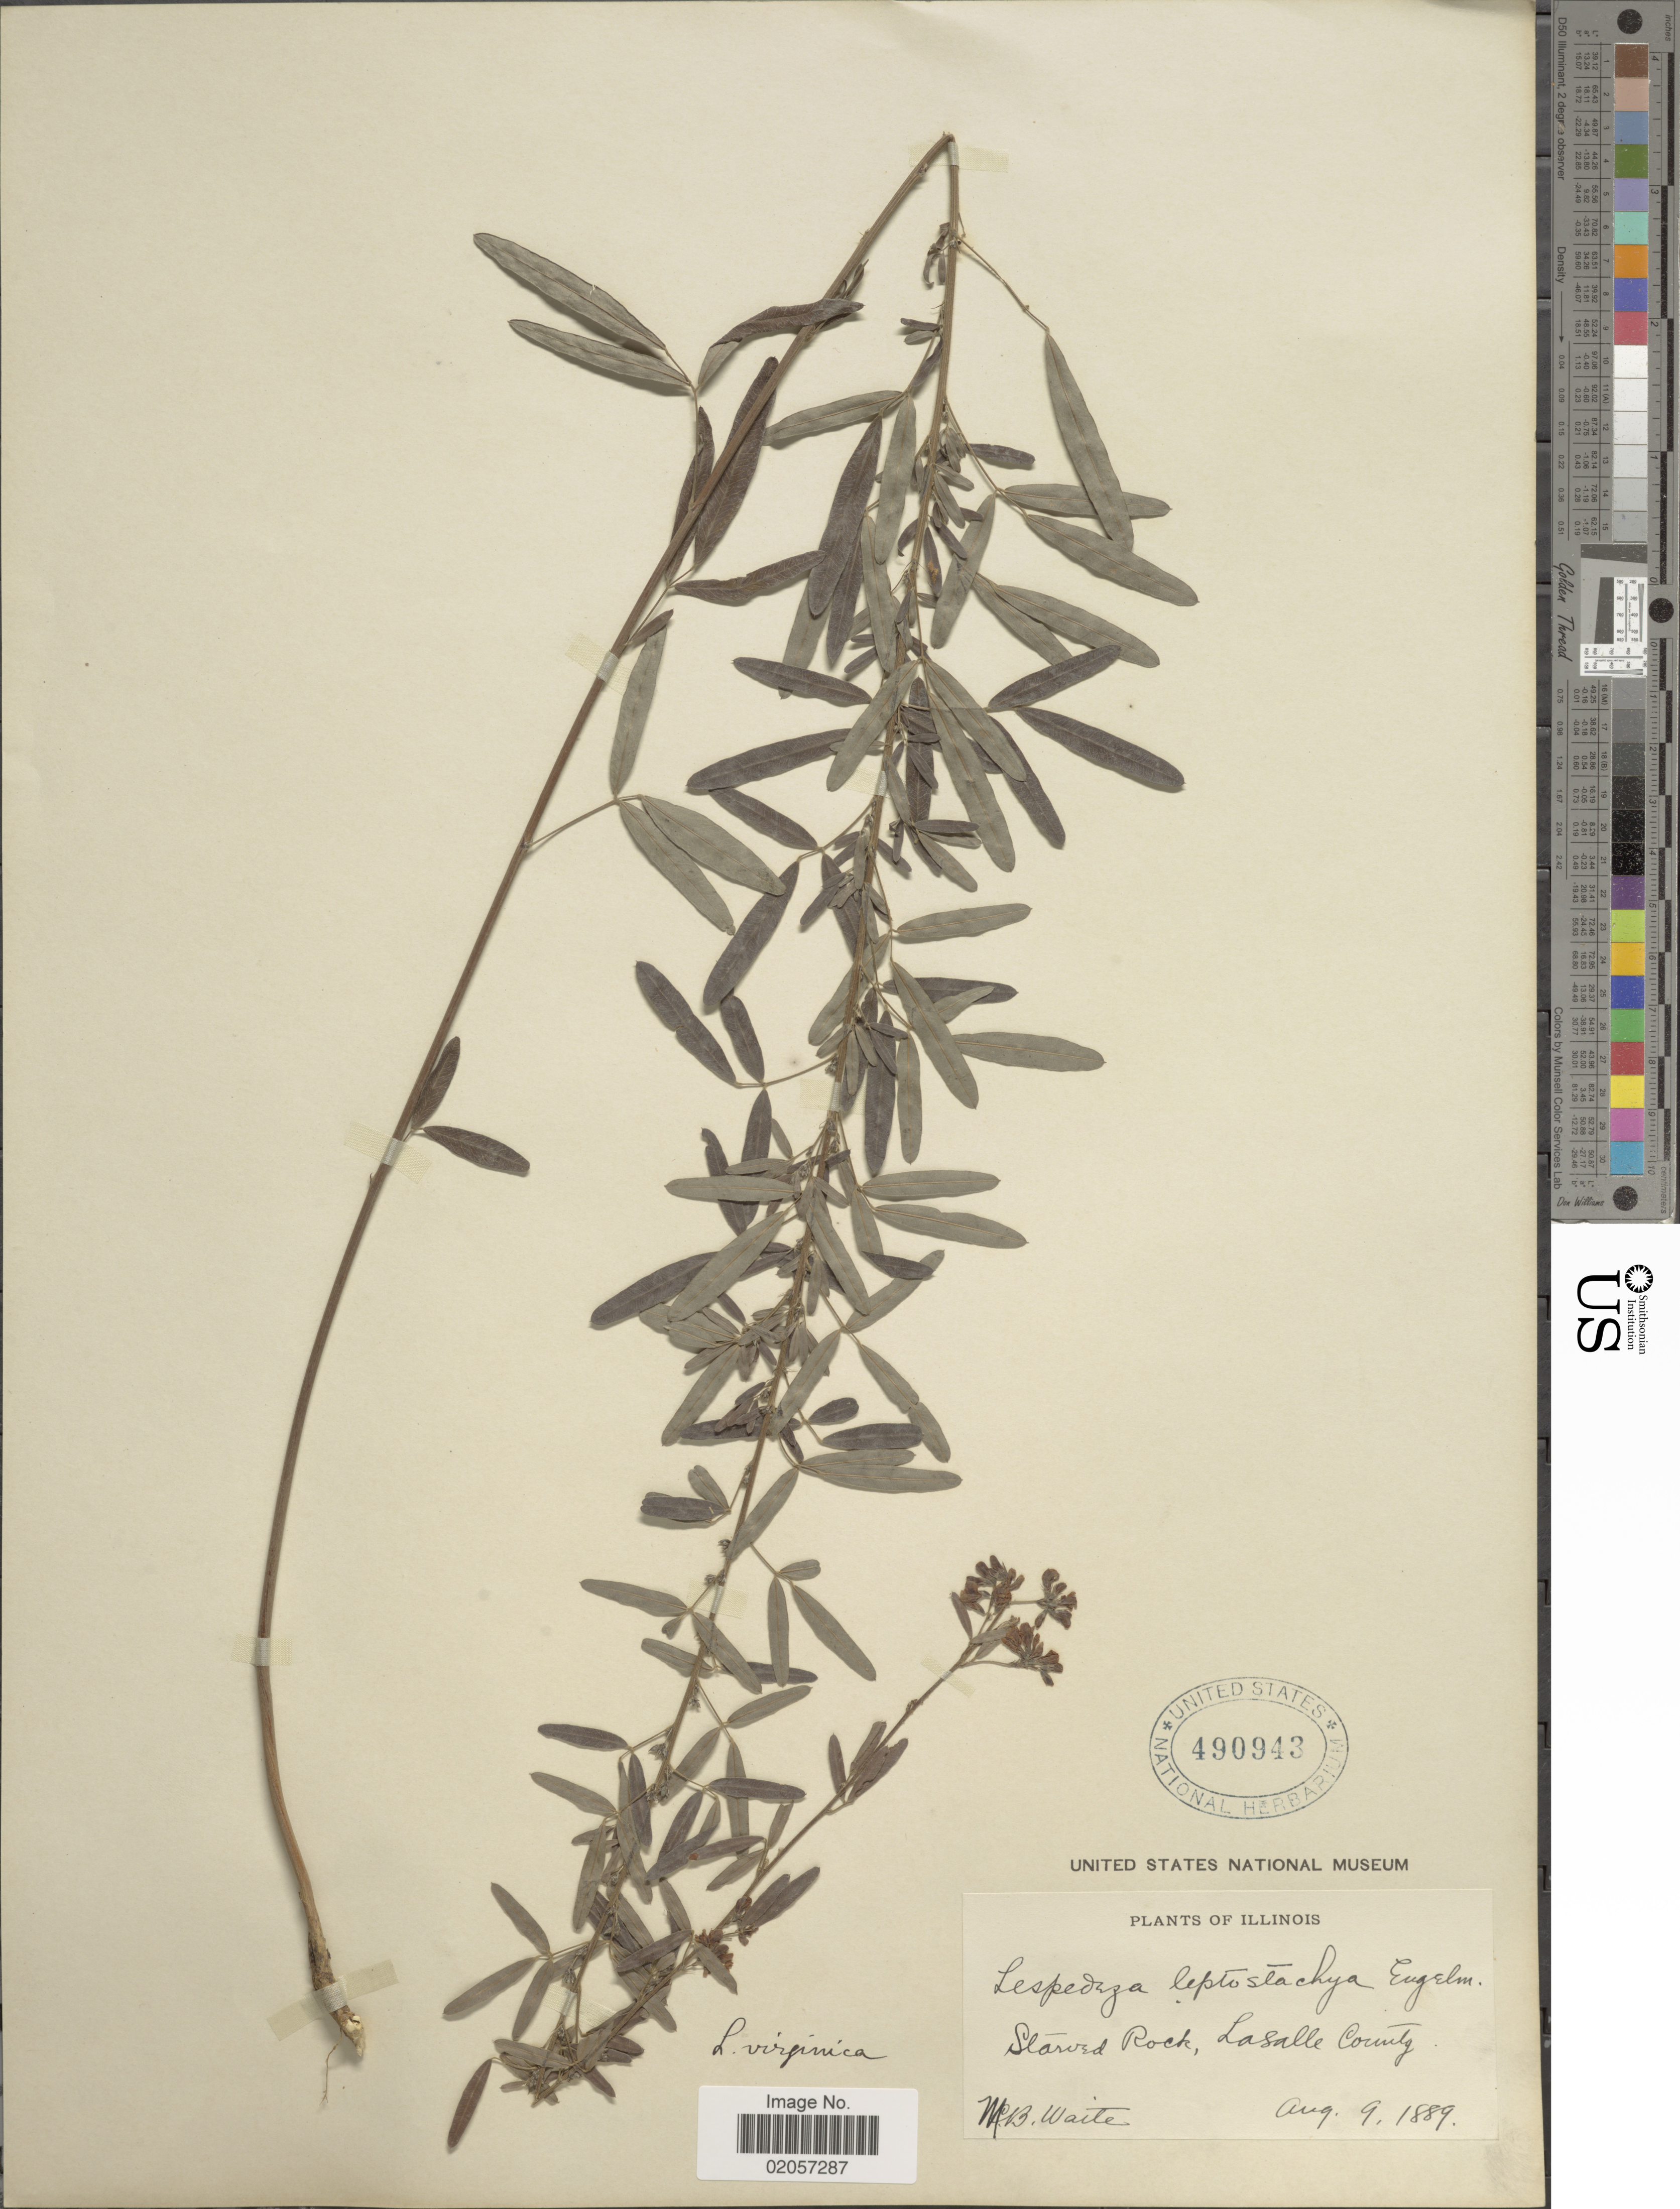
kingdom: Plantae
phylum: Tracheophyta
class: Magnoliopsida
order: Fabales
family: Fabaceae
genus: Lespedeza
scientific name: Lespedeza virginica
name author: (L.) Britton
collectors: M. B. Waite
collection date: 1889-09-08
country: United States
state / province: Illinois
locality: Starved Rock, Lasalle County.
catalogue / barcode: US 4904943